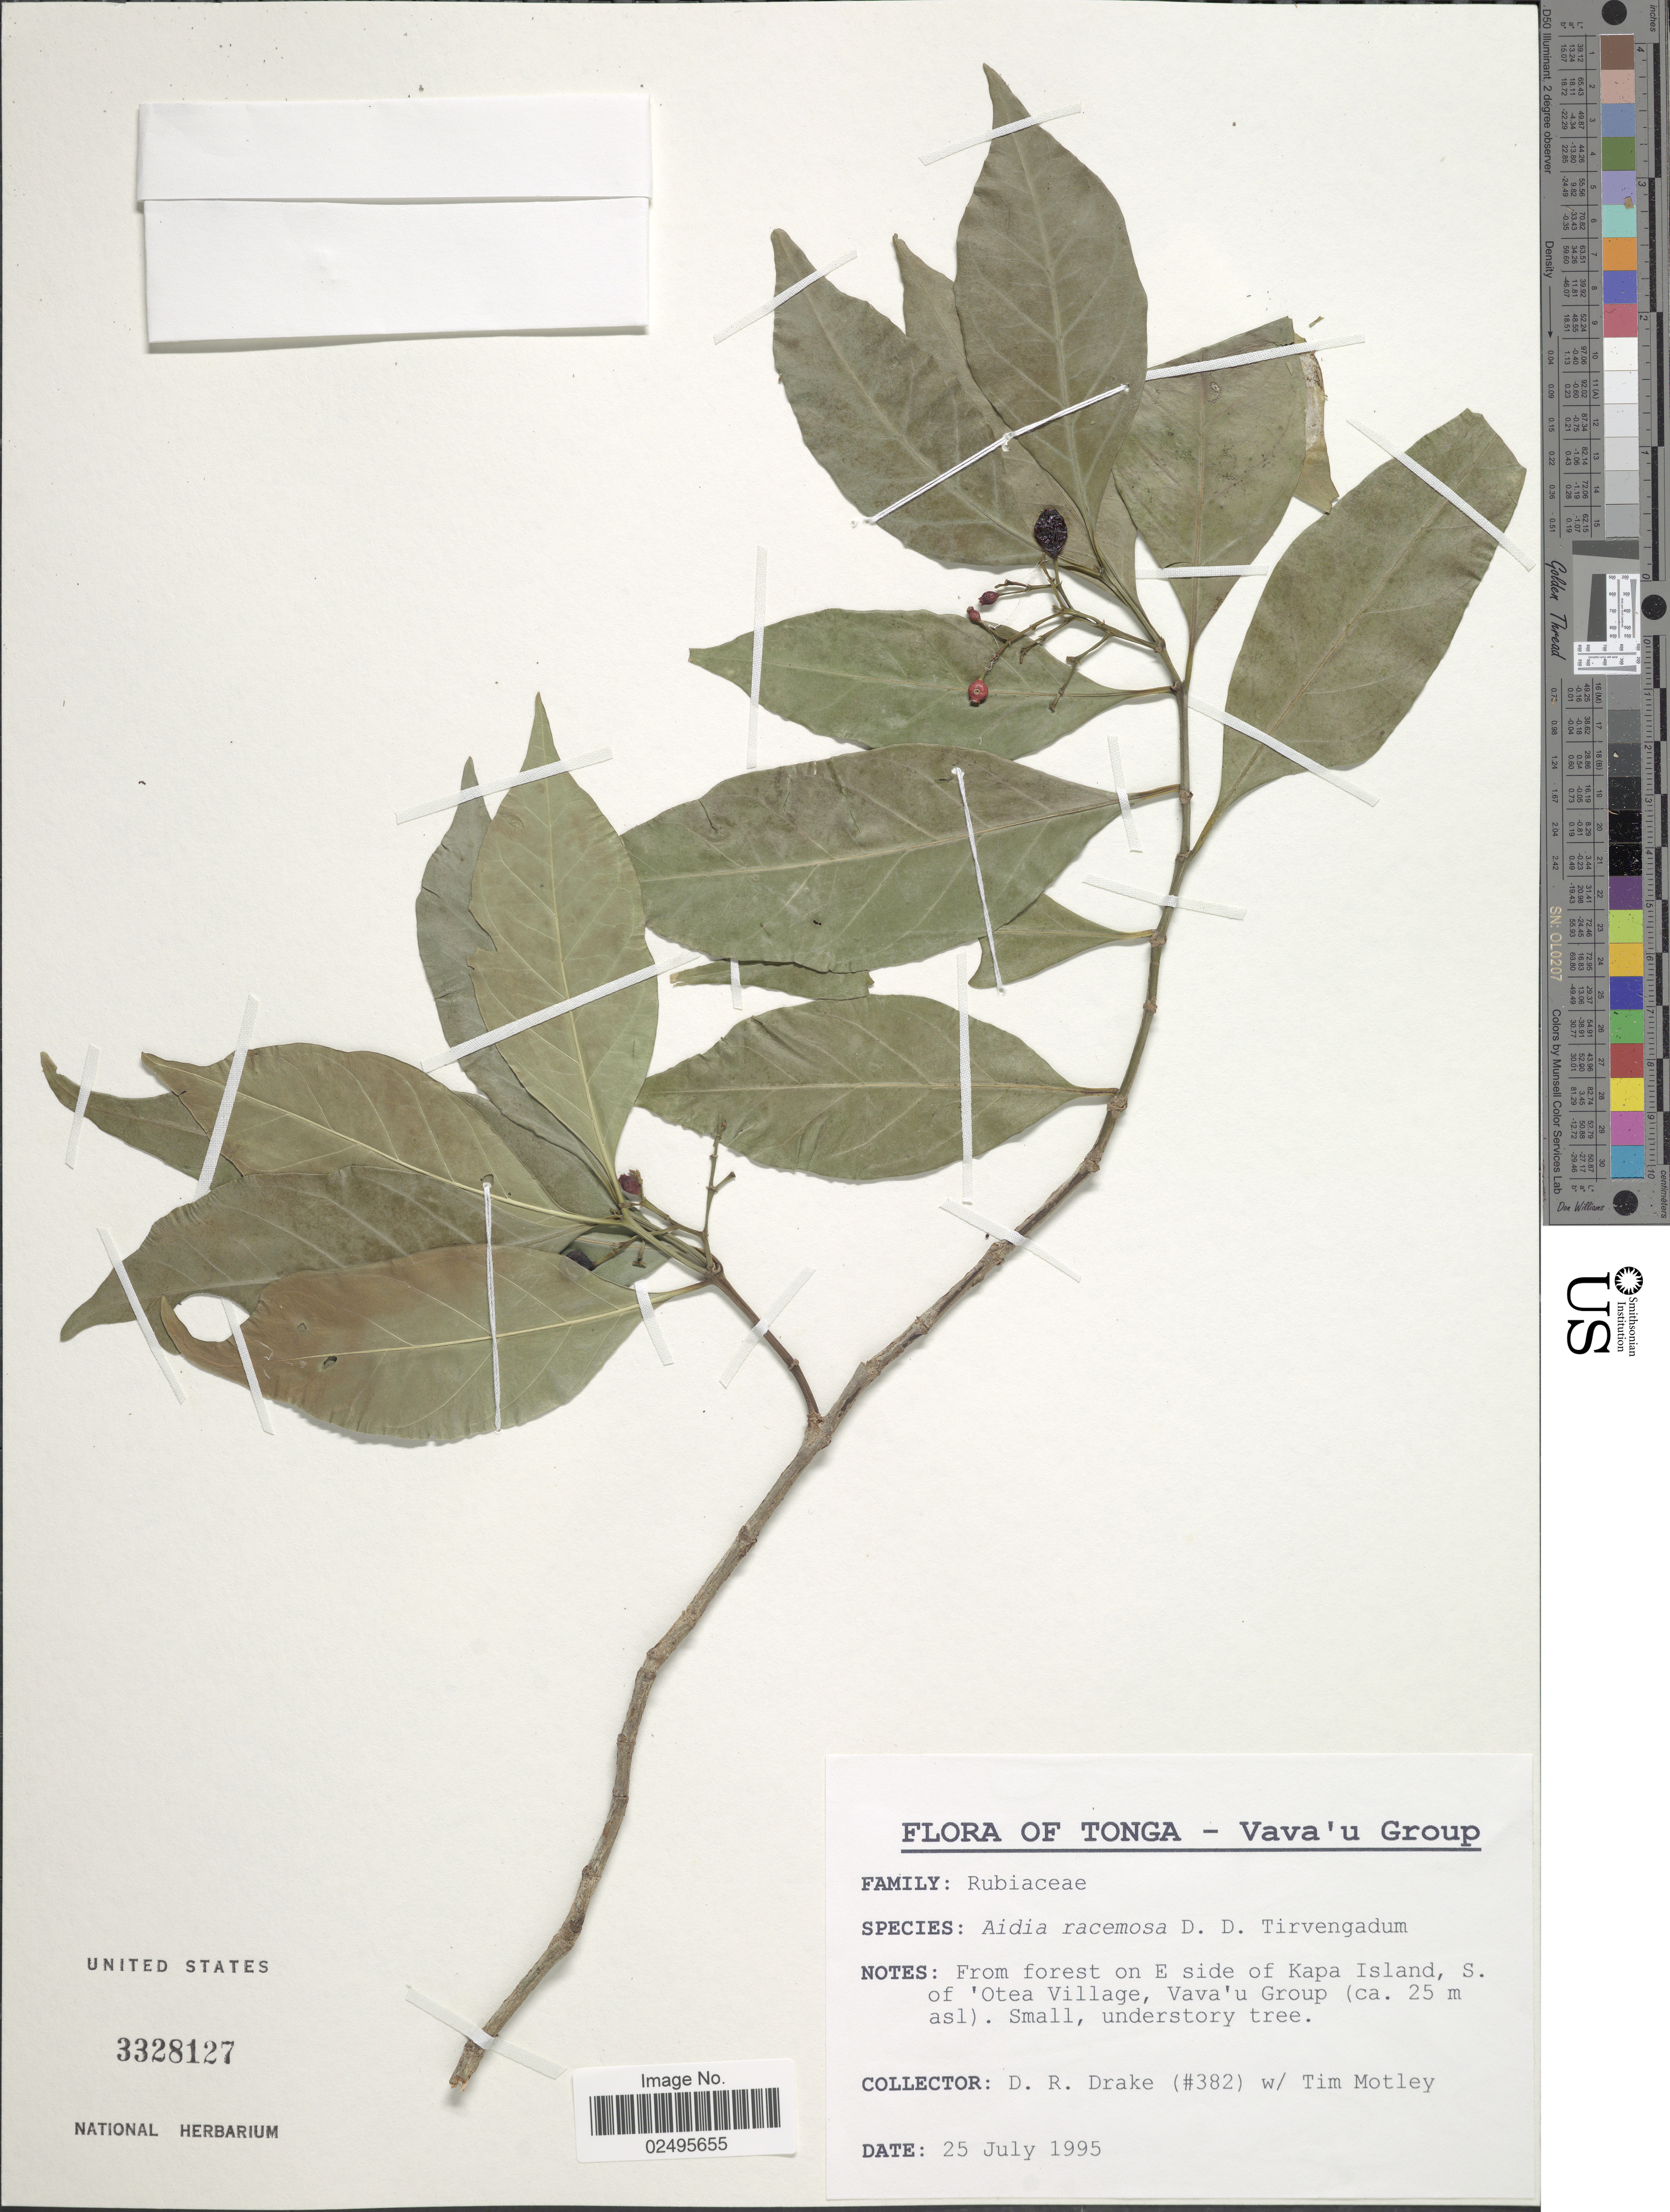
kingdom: Plantae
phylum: Tracheophyta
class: Magnoliopsida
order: Gentianales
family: Rubiaceae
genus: Aidia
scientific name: Aidia graeffei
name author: (Reinecke) Tirveng.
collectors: D.R. Drake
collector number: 382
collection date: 1995-07-25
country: Tonga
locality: Vava'u Group. From forest on E side of Kapa Island, S of 'Otea Village, Vava'u Group (ca. 25 m.asl.)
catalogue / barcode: US 3328127